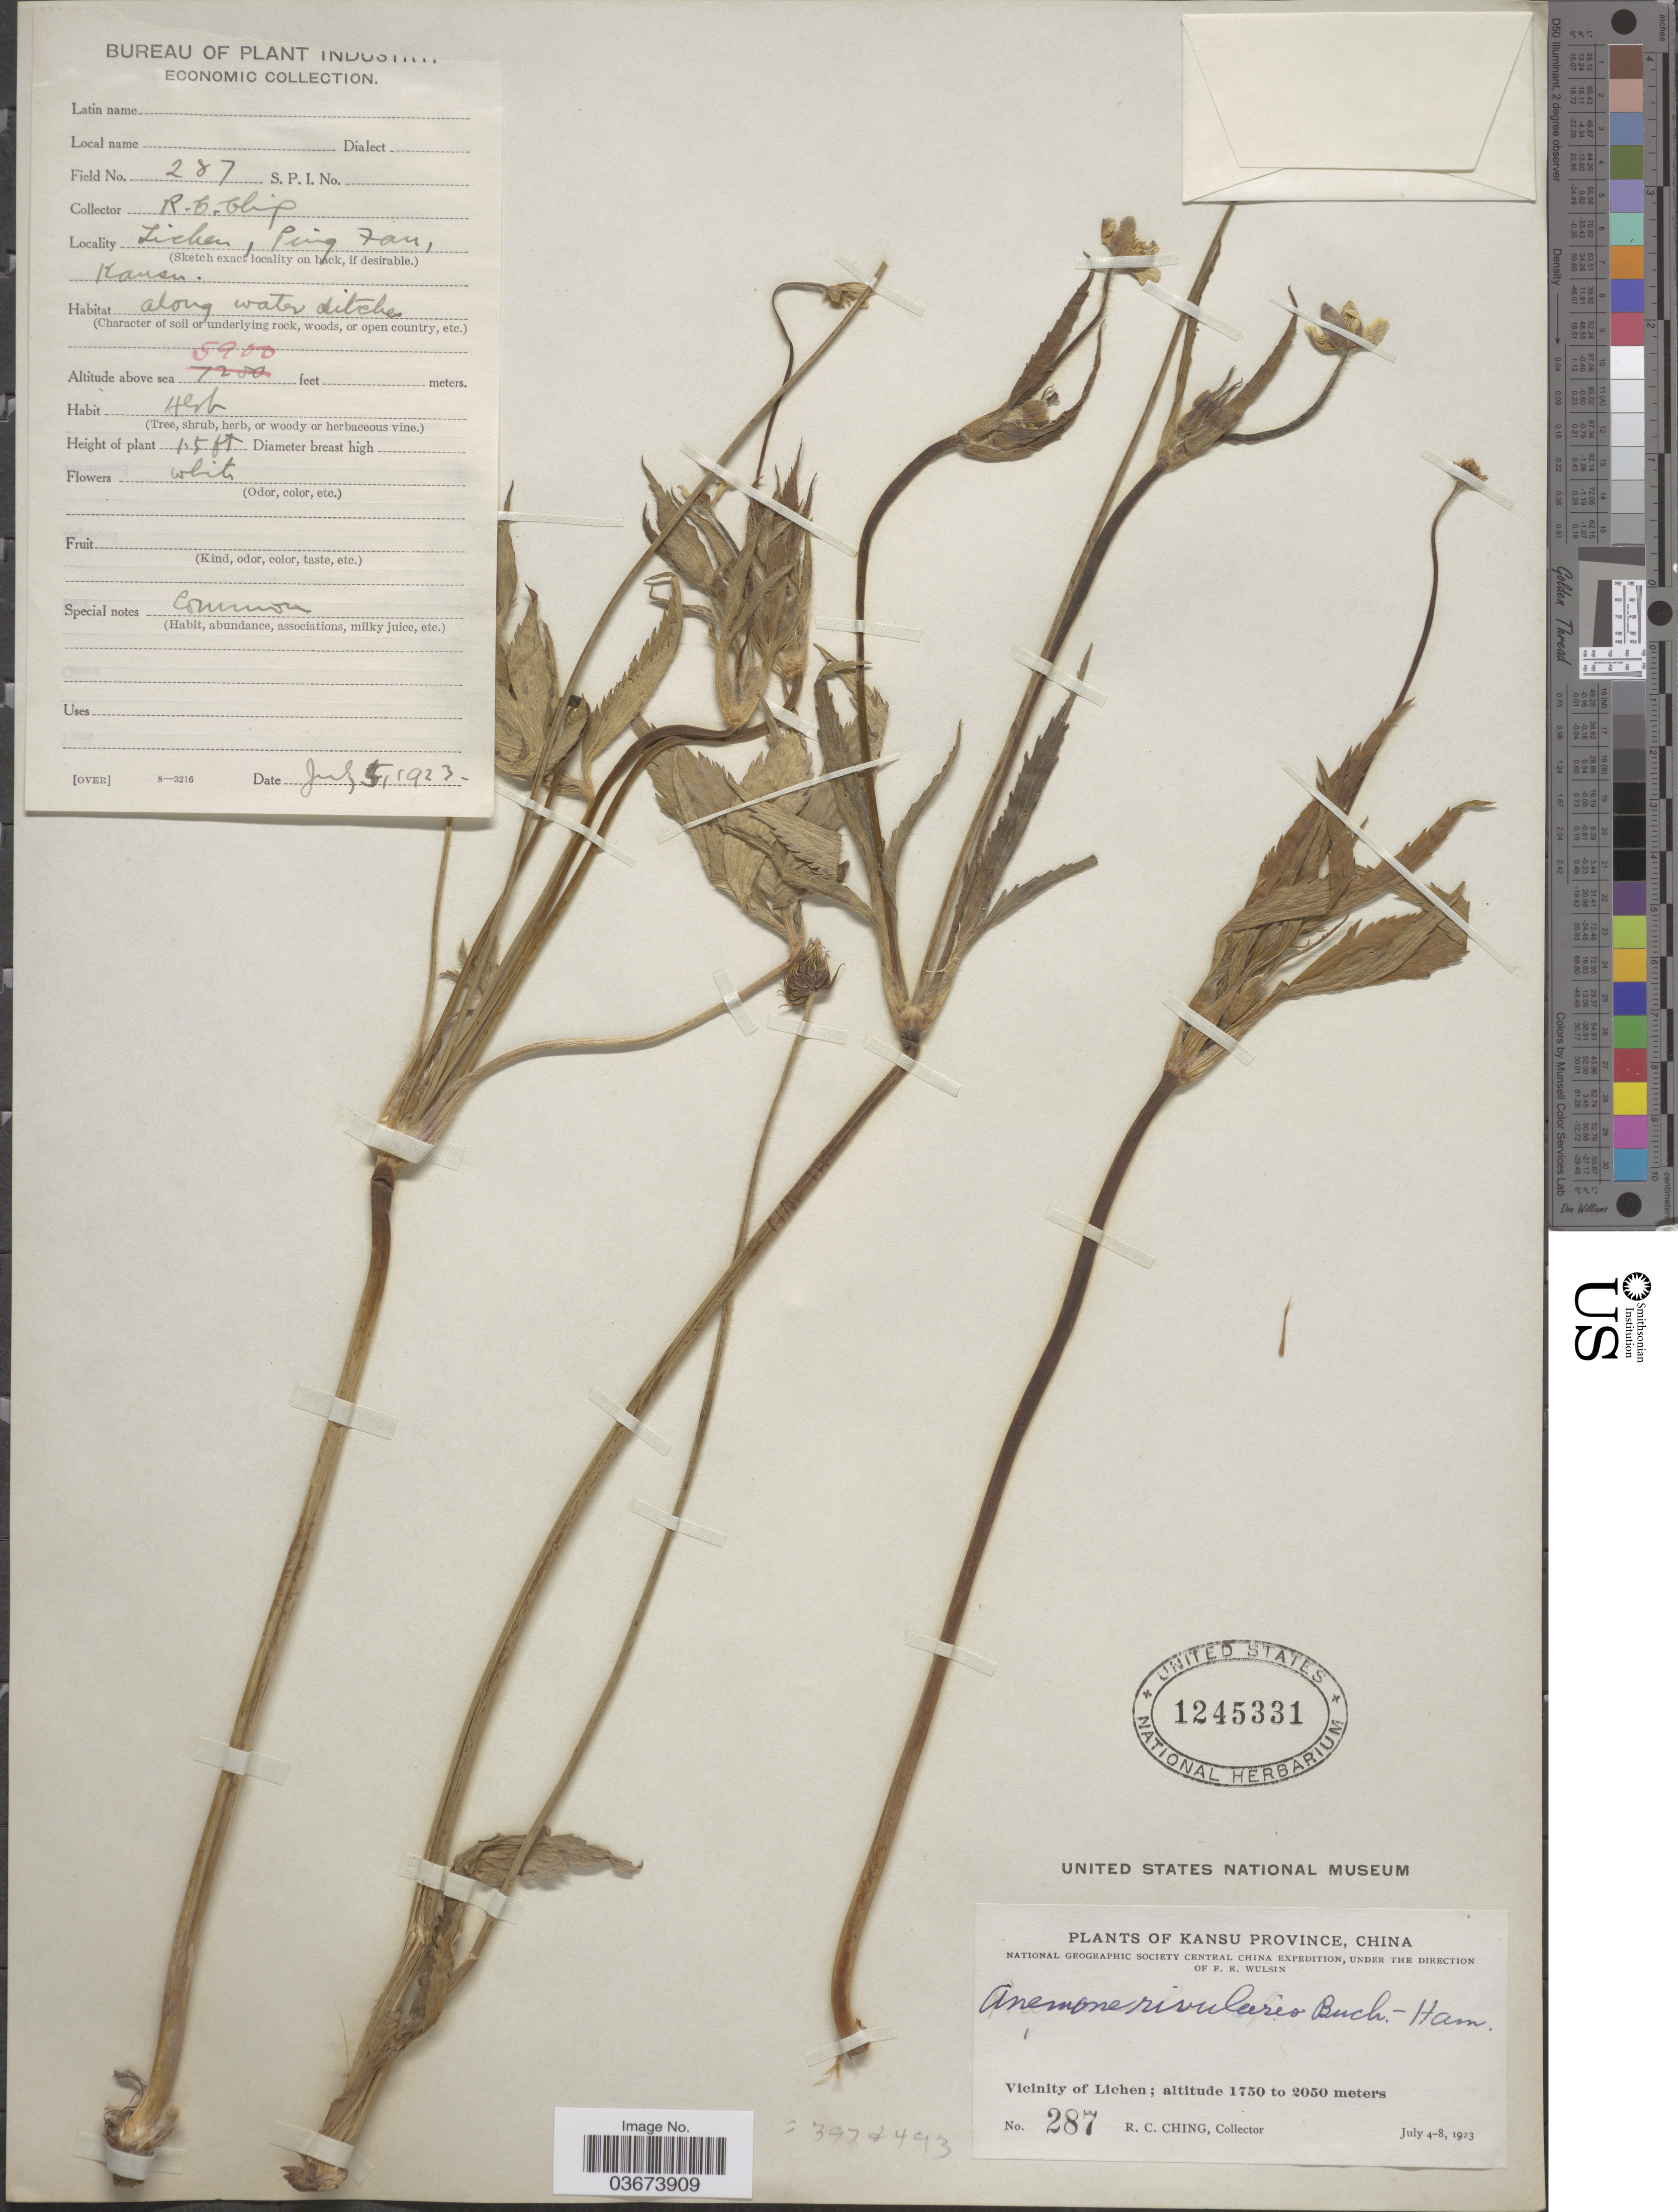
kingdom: Plantae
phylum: Tracheophyta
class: Magnoliopsida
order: Ranunculales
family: Ranunculaceae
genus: Anemone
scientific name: Anemone rivularis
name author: Buch.-Ham. ex DC.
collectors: R. C. Ching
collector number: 287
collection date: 1923-07-05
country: China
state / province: Gansu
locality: Lichen, Ping Fan, Kansu. Kansu Province. Vicinity of Lichen.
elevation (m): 1798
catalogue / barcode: US 1245331